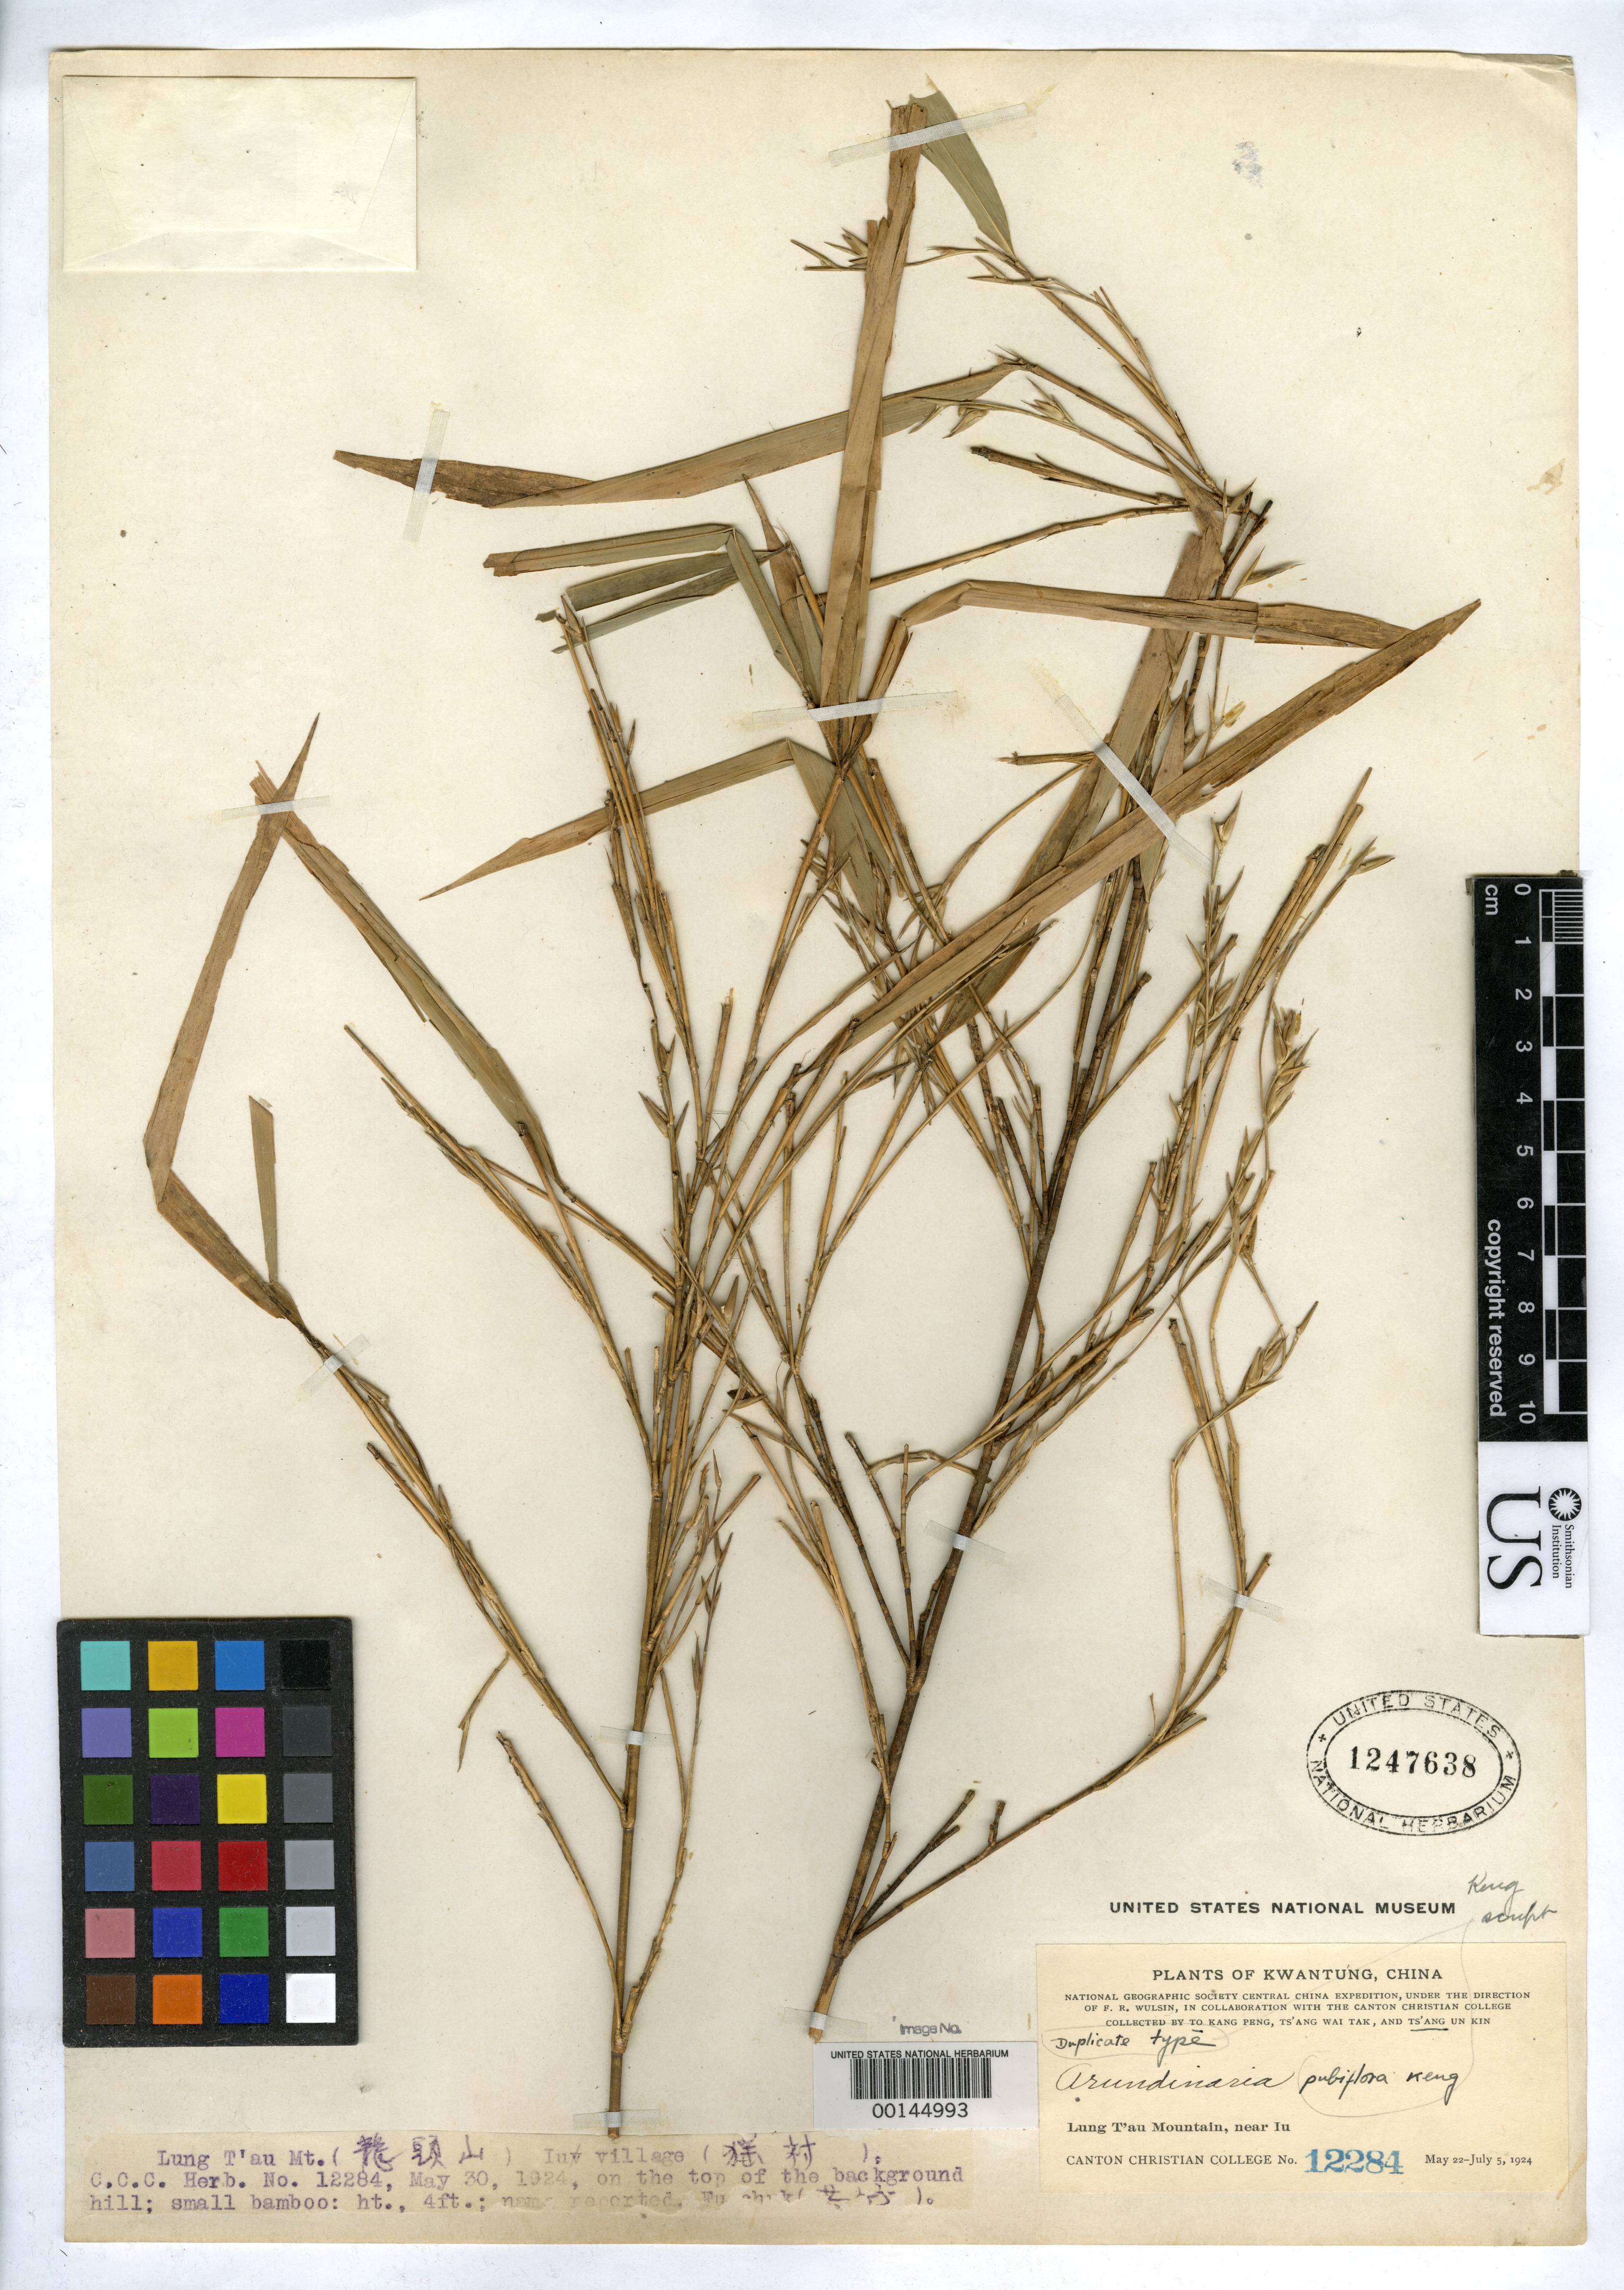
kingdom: Plantae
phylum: Tracheophyta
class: Liliopsida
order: Poales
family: Poaceae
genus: Arundinaria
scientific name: Arundinaria pubiflora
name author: Keng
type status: Isotype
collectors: Kang Peng To & W. T. Tsang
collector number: C.C.C. 12284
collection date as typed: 30 May 1924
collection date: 1924-05-30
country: China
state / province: Guangdong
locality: Lung T'au Mt., near Lu.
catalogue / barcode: US 1247638